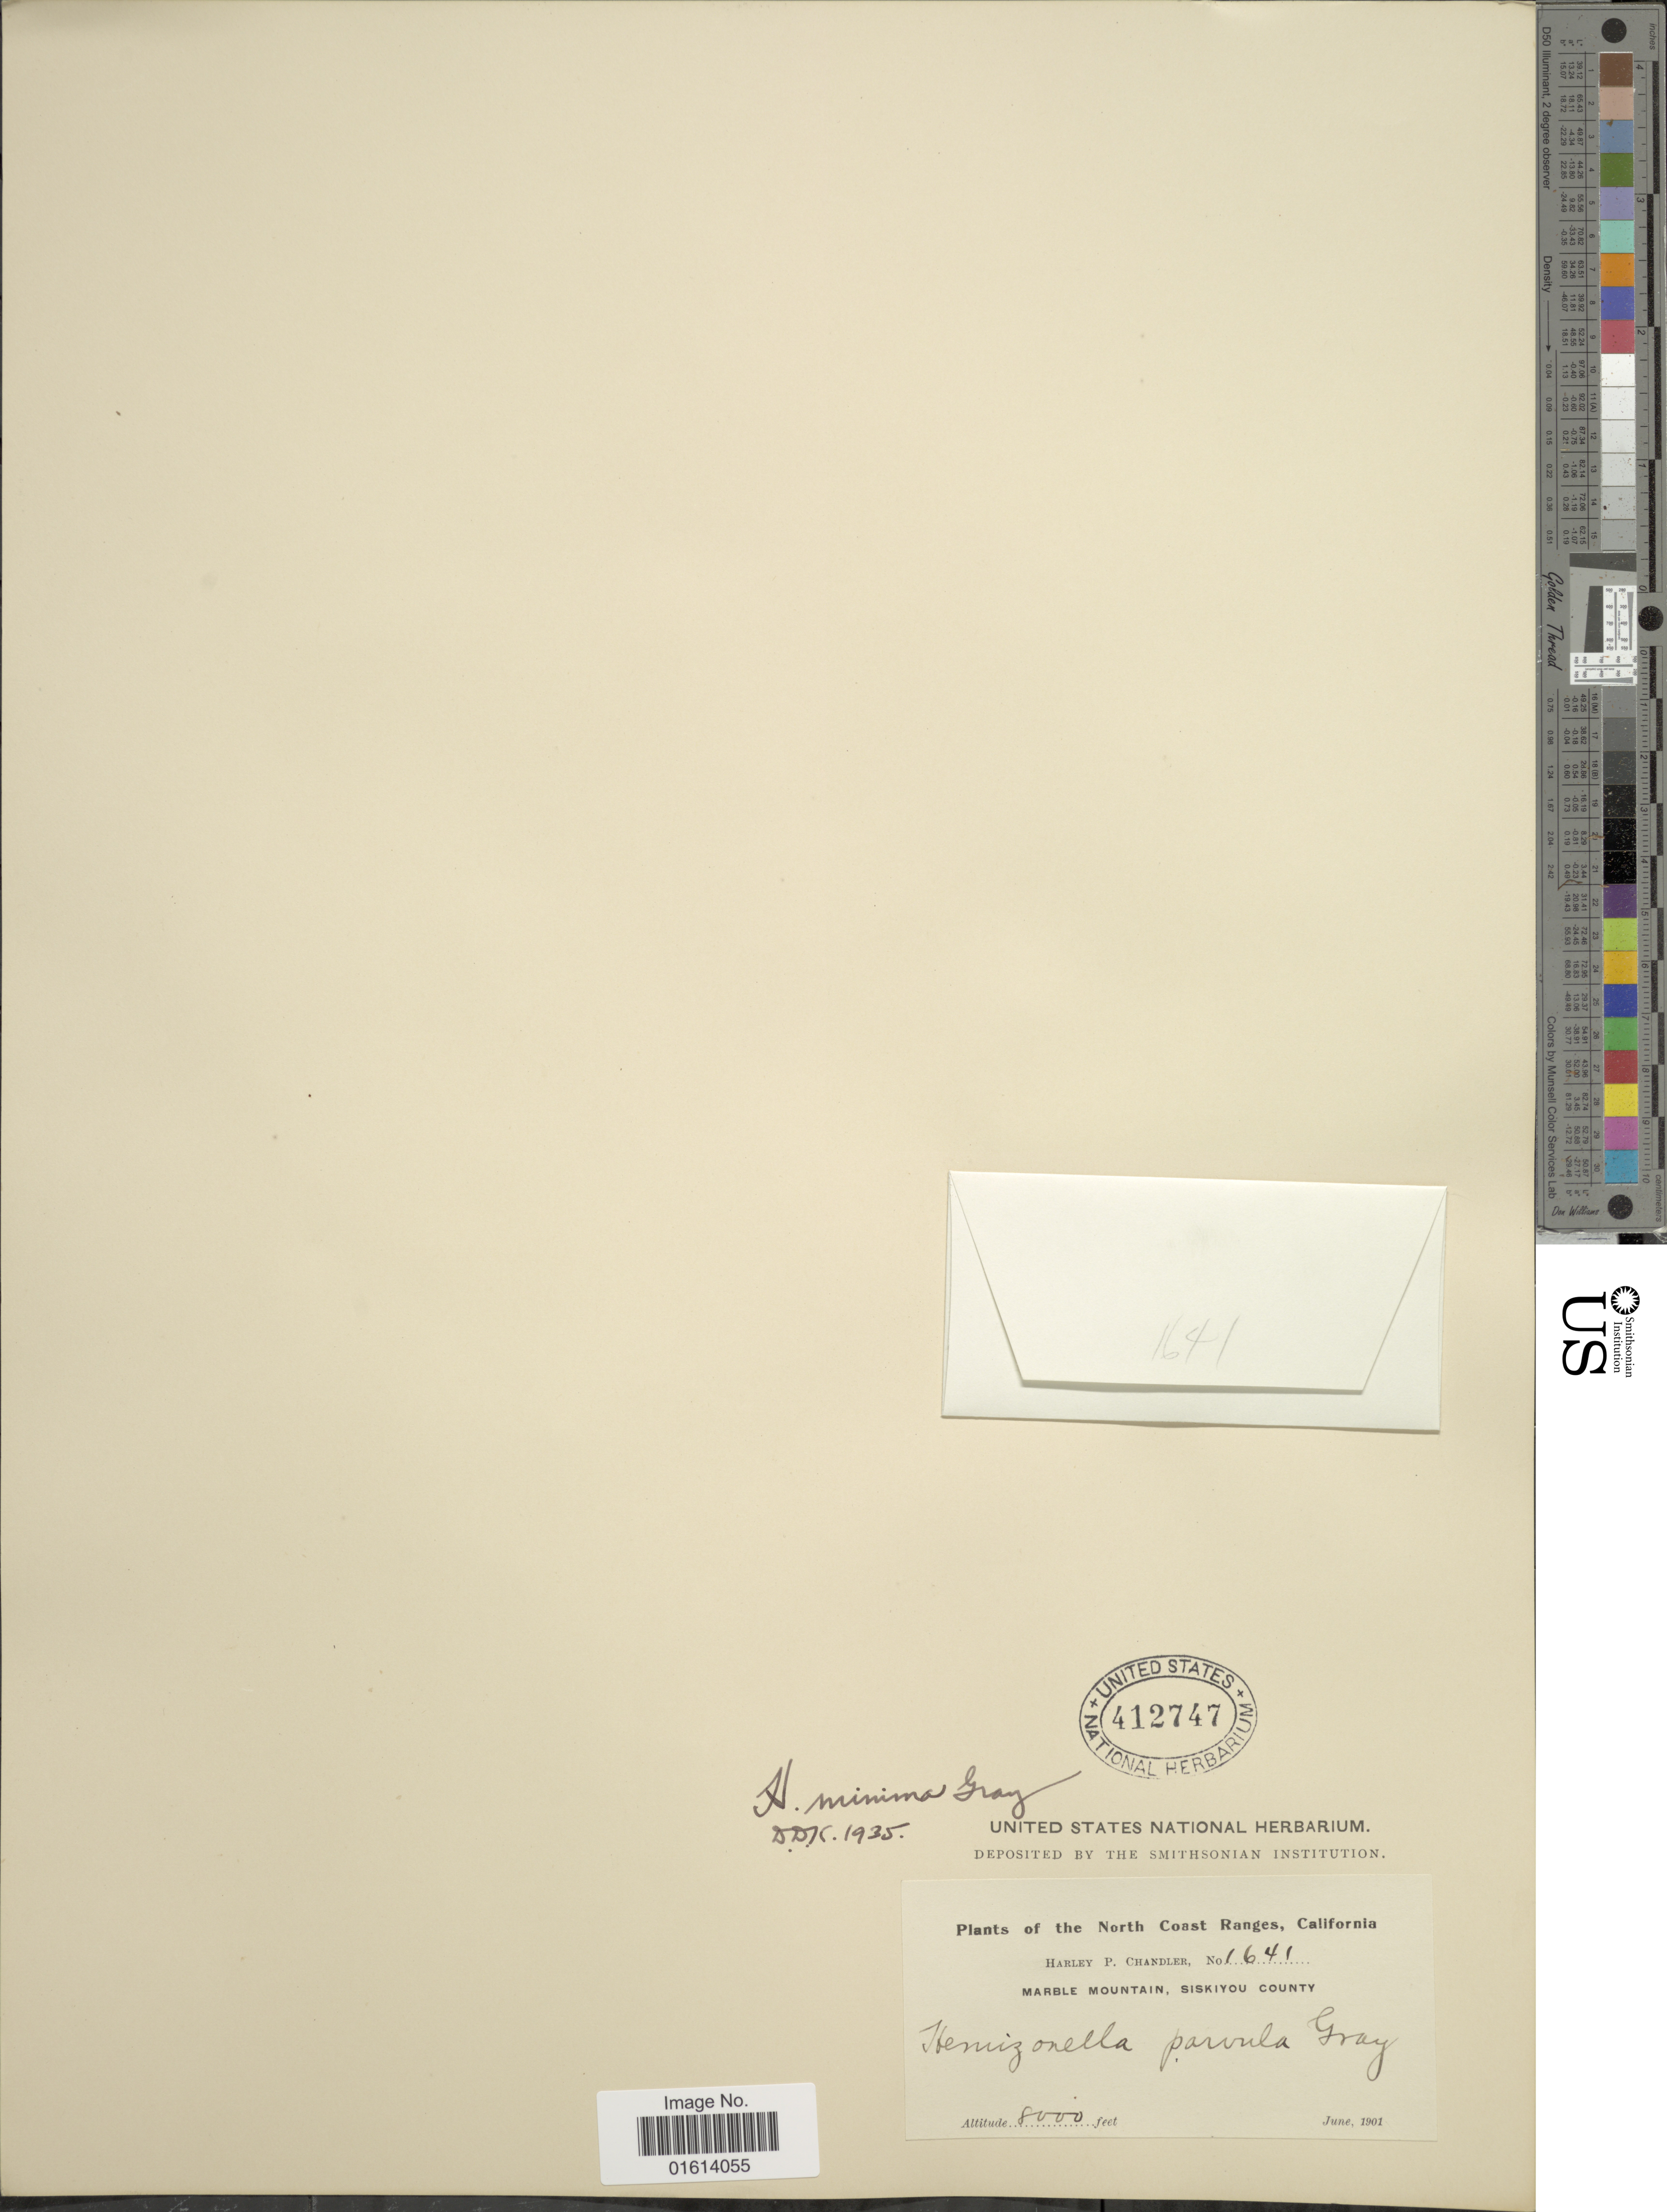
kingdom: Plantae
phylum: Tracheophyta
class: Magnoliopsida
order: Asterales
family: Asteraceae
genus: Hemizonella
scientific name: Hemizonella minima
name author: (A. Gray) A. Gray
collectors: H. Chandler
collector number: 1641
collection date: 1901-06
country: United States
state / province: California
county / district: Siskiyou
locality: North Coast Ranges, Marble Mountain, Siskiyou County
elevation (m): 2438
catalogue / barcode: US 412747